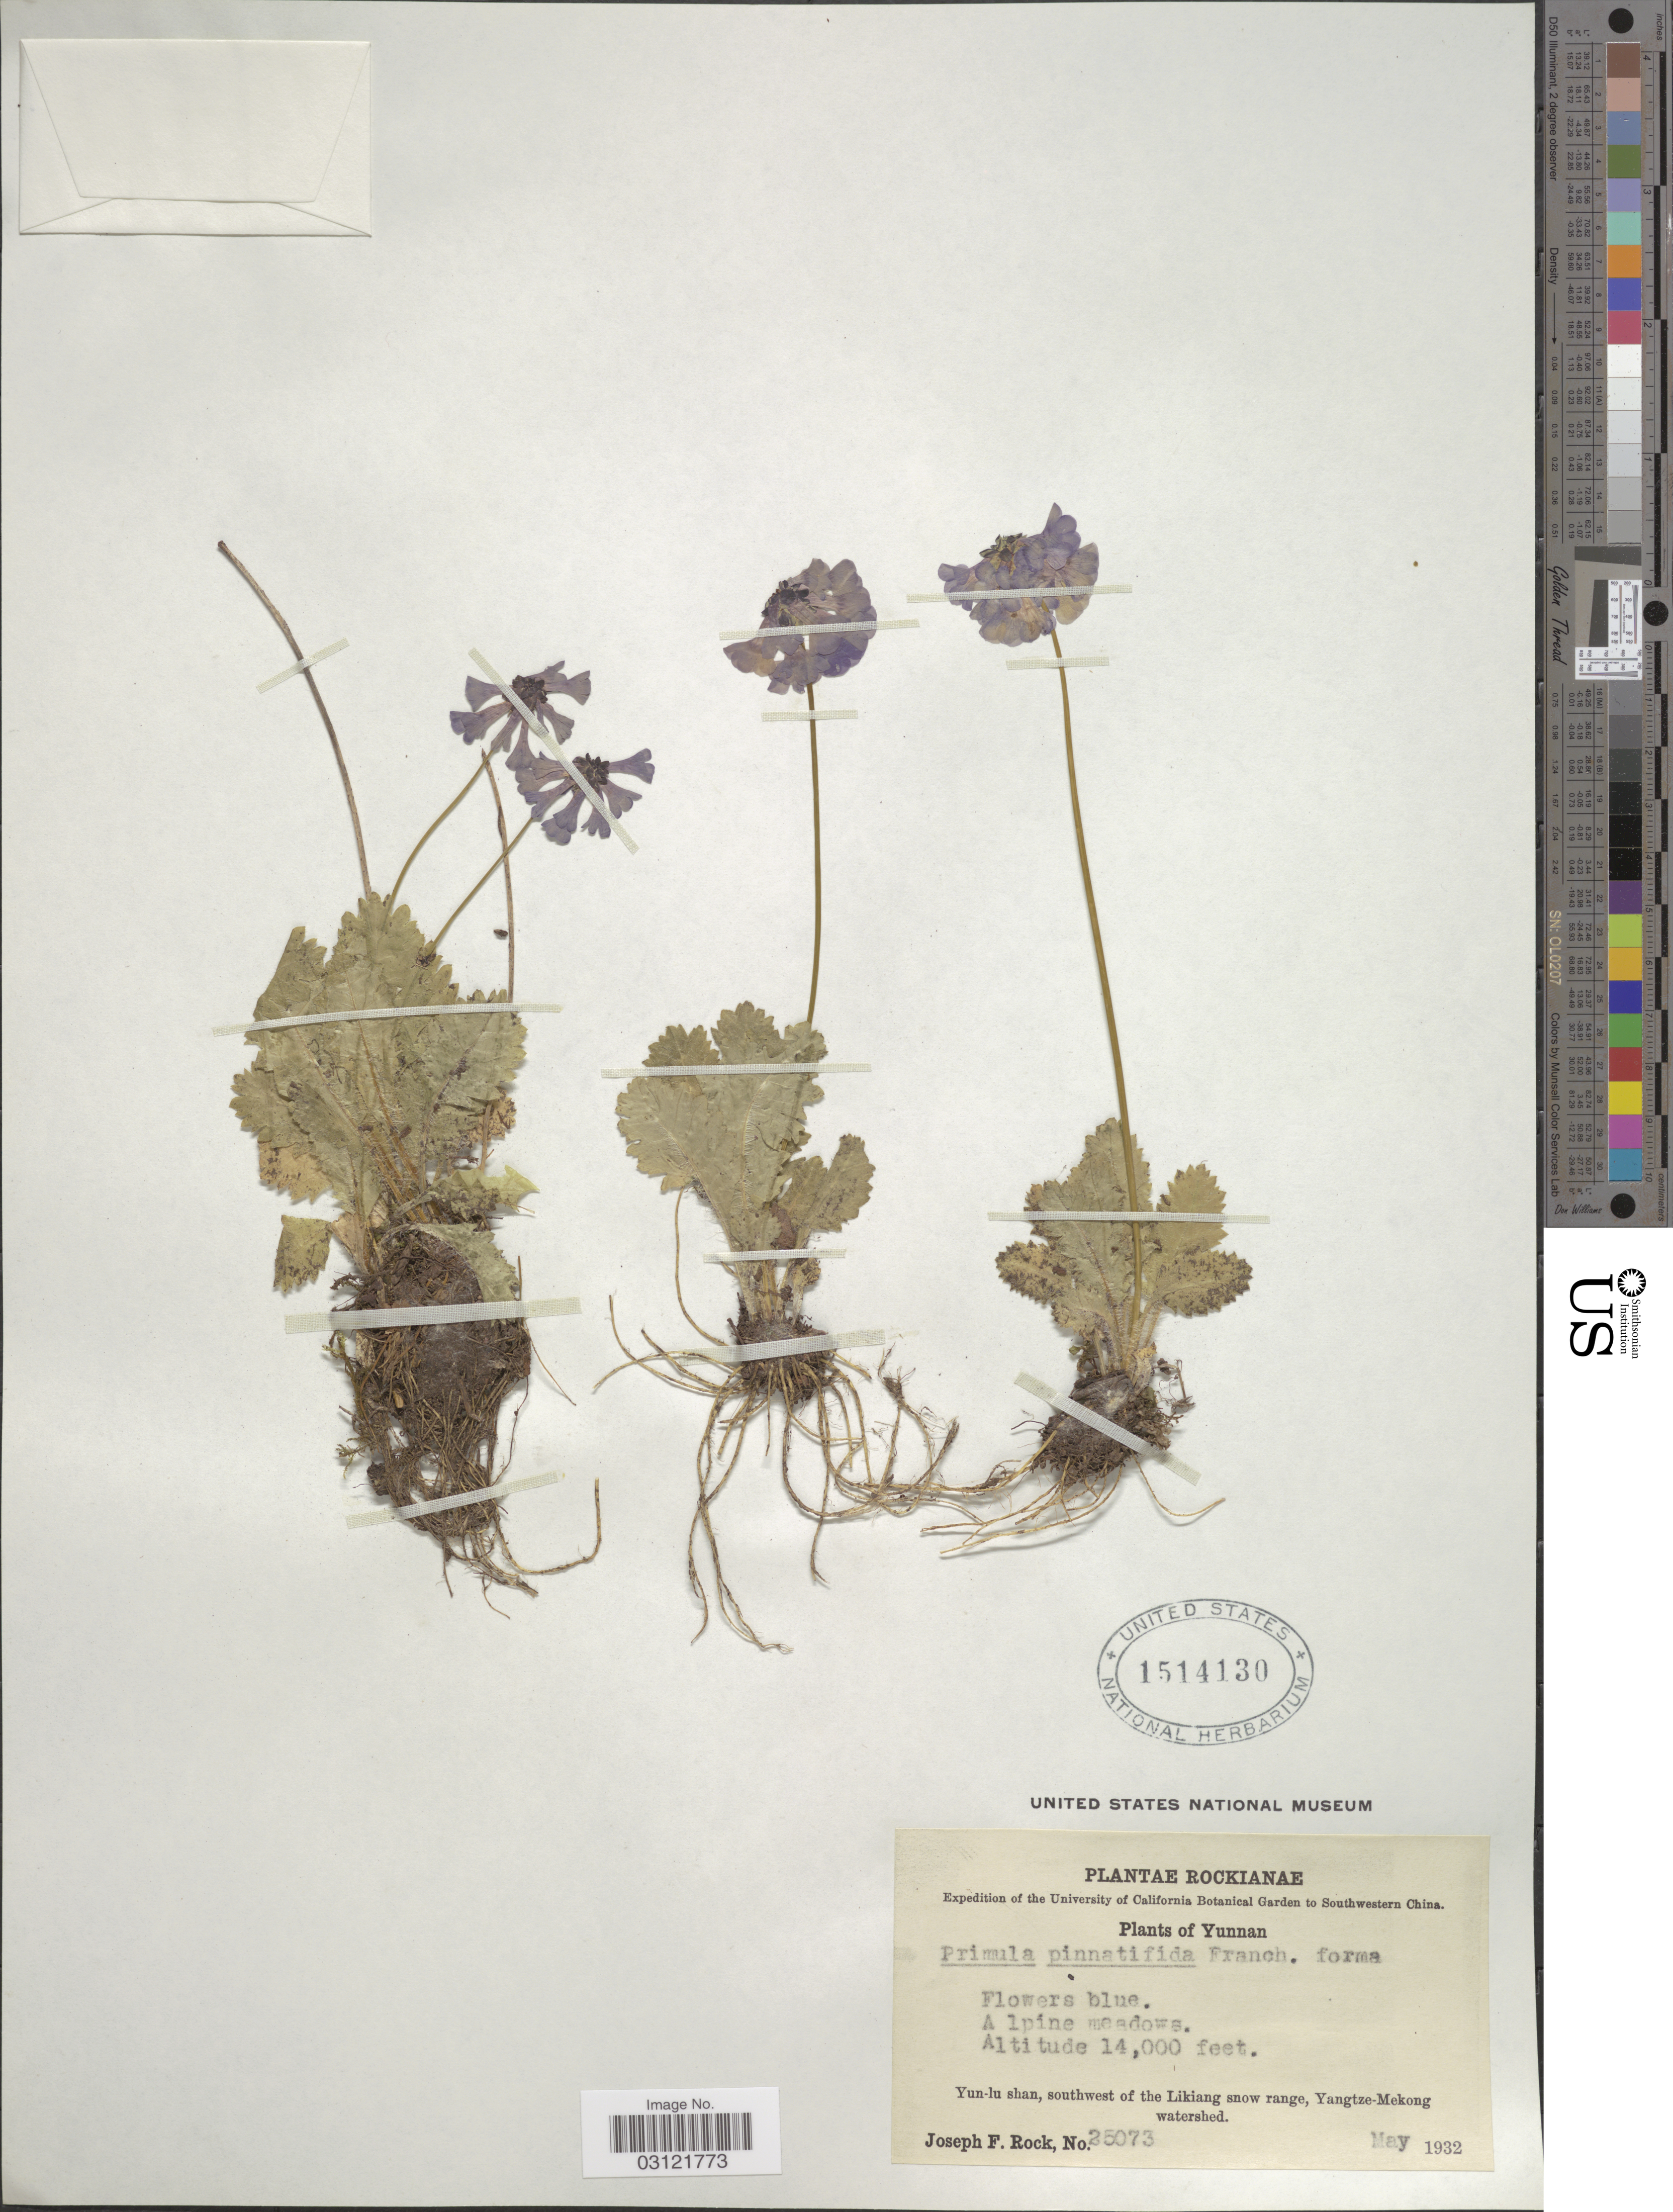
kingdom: Plantae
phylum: Tracheophyta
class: Magnoliopsida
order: Ericales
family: Primulaceae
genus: Primula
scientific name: Primula pinnatifida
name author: Franch.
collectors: J. F. Rock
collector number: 25073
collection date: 1932-05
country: China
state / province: Yunnan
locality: Yun-lu shan, southwest of the Likiang snow range, Yangtze-Mekong watershed.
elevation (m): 4267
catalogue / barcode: US 1514130